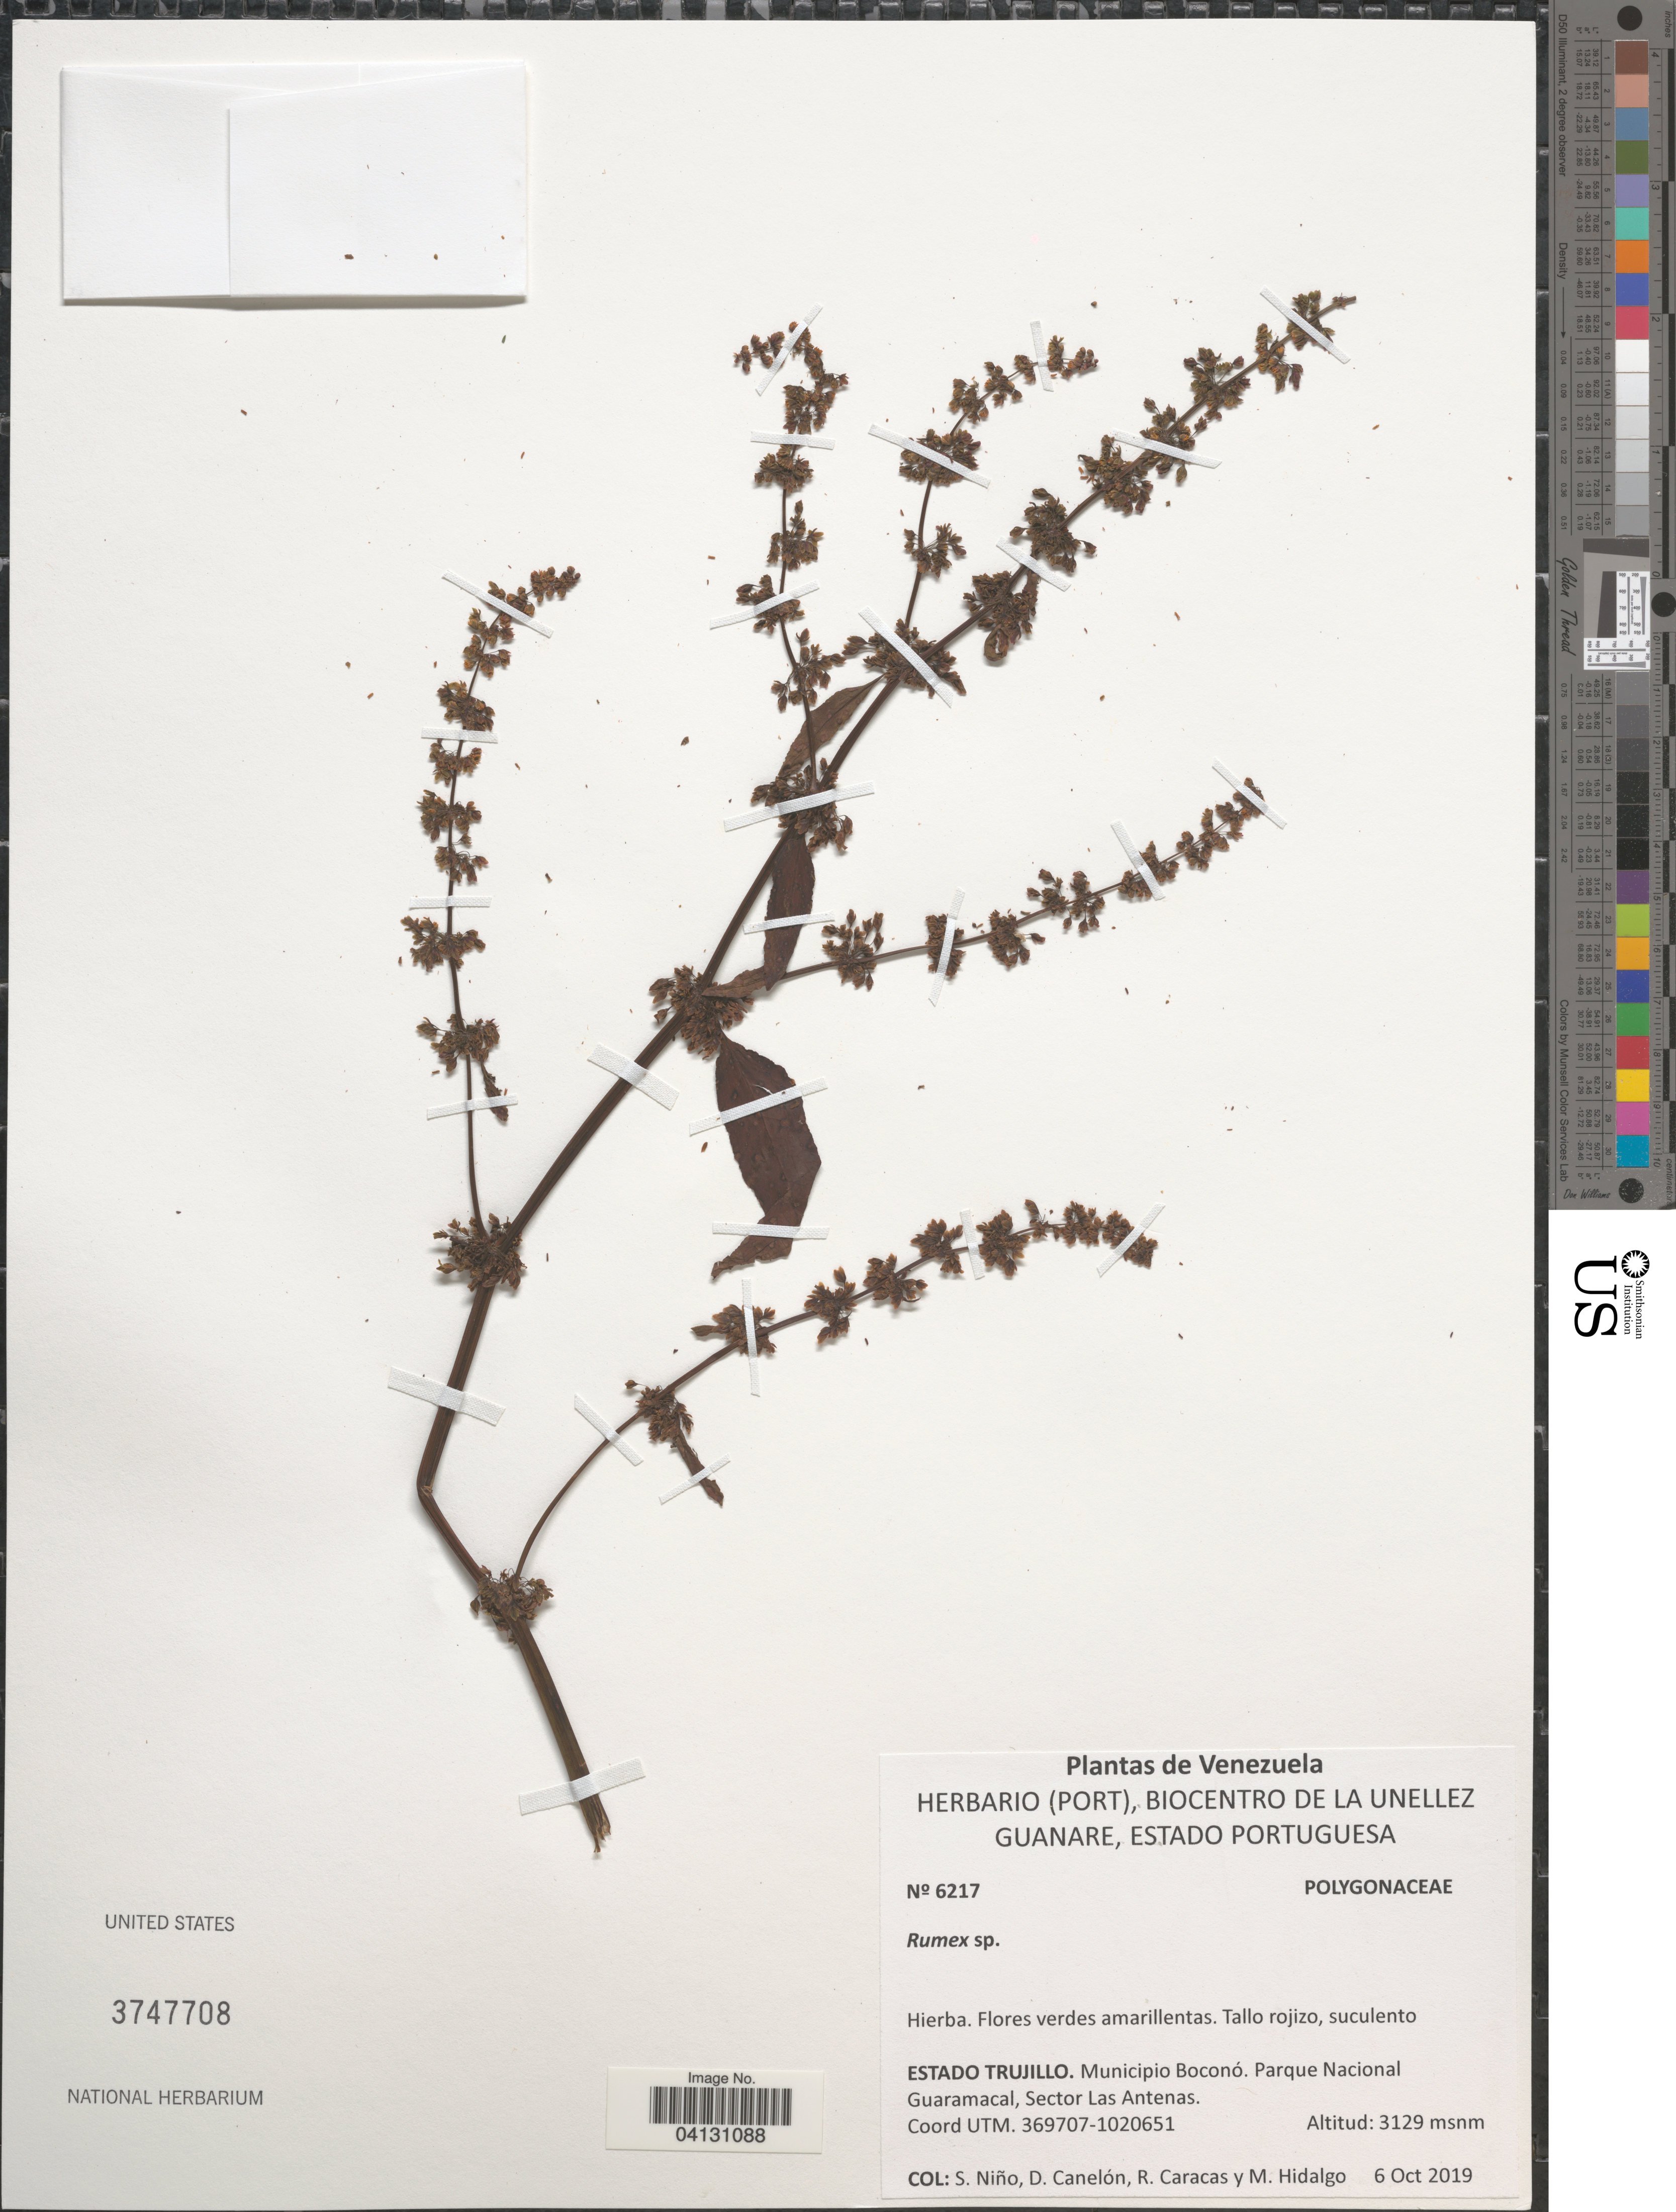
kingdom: Plantae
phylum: Tracheophyta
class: Magnoliopsida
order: Caryophyllales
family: Polygonaceae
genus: Rumex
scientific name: Rumex sp.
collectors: S. M. Niño, D. Canelón, R. Caracas & M. Hidalgo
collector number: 6217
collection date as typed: Transcribed d/m/y: 6/10/2019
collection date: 2019-10-06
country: Venezuela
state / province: Trujillo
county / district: Boconó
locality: Parque Nacional Guaramacal, Sector Las Antenas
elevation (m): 3129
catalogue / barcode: US 3747708